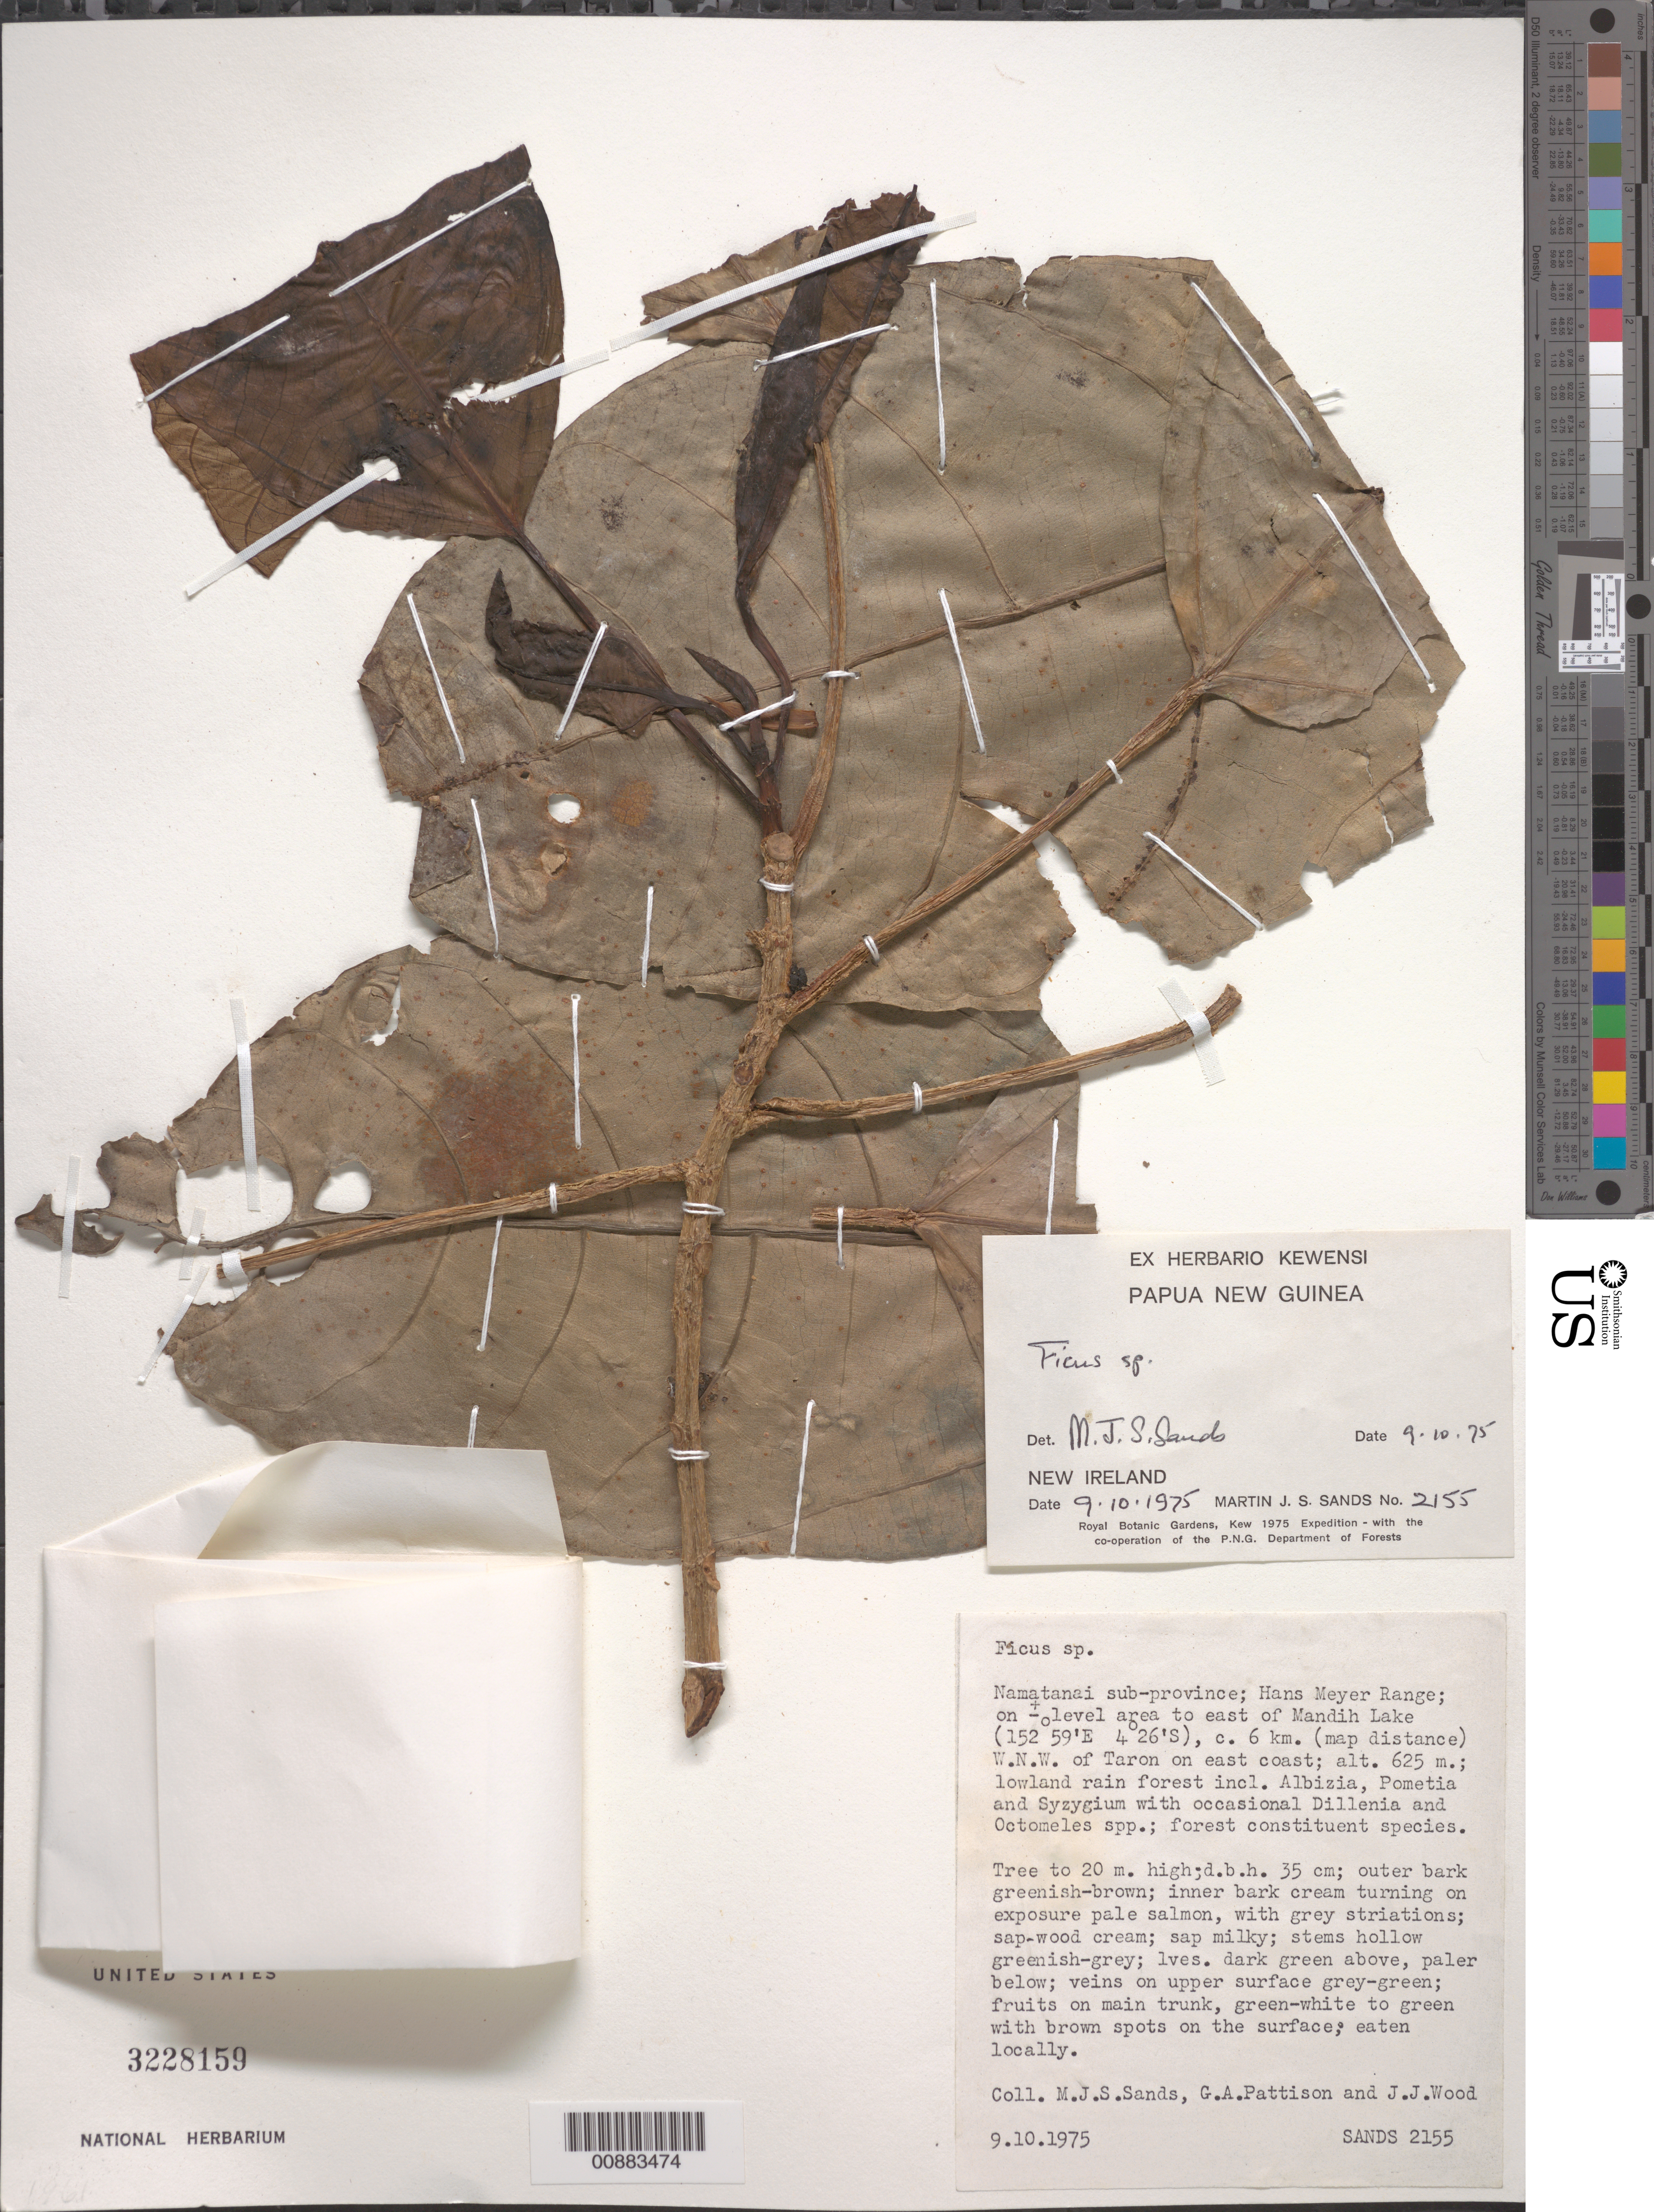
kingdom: Plantae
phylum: Tracheophyta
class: Magnoliopsida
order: Rosales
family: Moraceae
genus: Ficus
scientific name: Ficus sp.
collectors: M. Sands, G. Pattison & J. Wood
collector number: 2155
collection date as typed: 09 Oct 1975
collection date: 1975-10-09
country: Papua New Guinea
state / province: New Ireland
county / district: Namatanai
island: New Ireland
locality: Hans Meyer Range, east of Mandih lake, ca. 6 km WNW of Taron on the East Coast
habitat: lowland rain forest including Albizia, Pometia and Syzygium with occasional Dillenia and Octomeles spp.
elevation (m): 625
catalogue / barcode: US 3228159